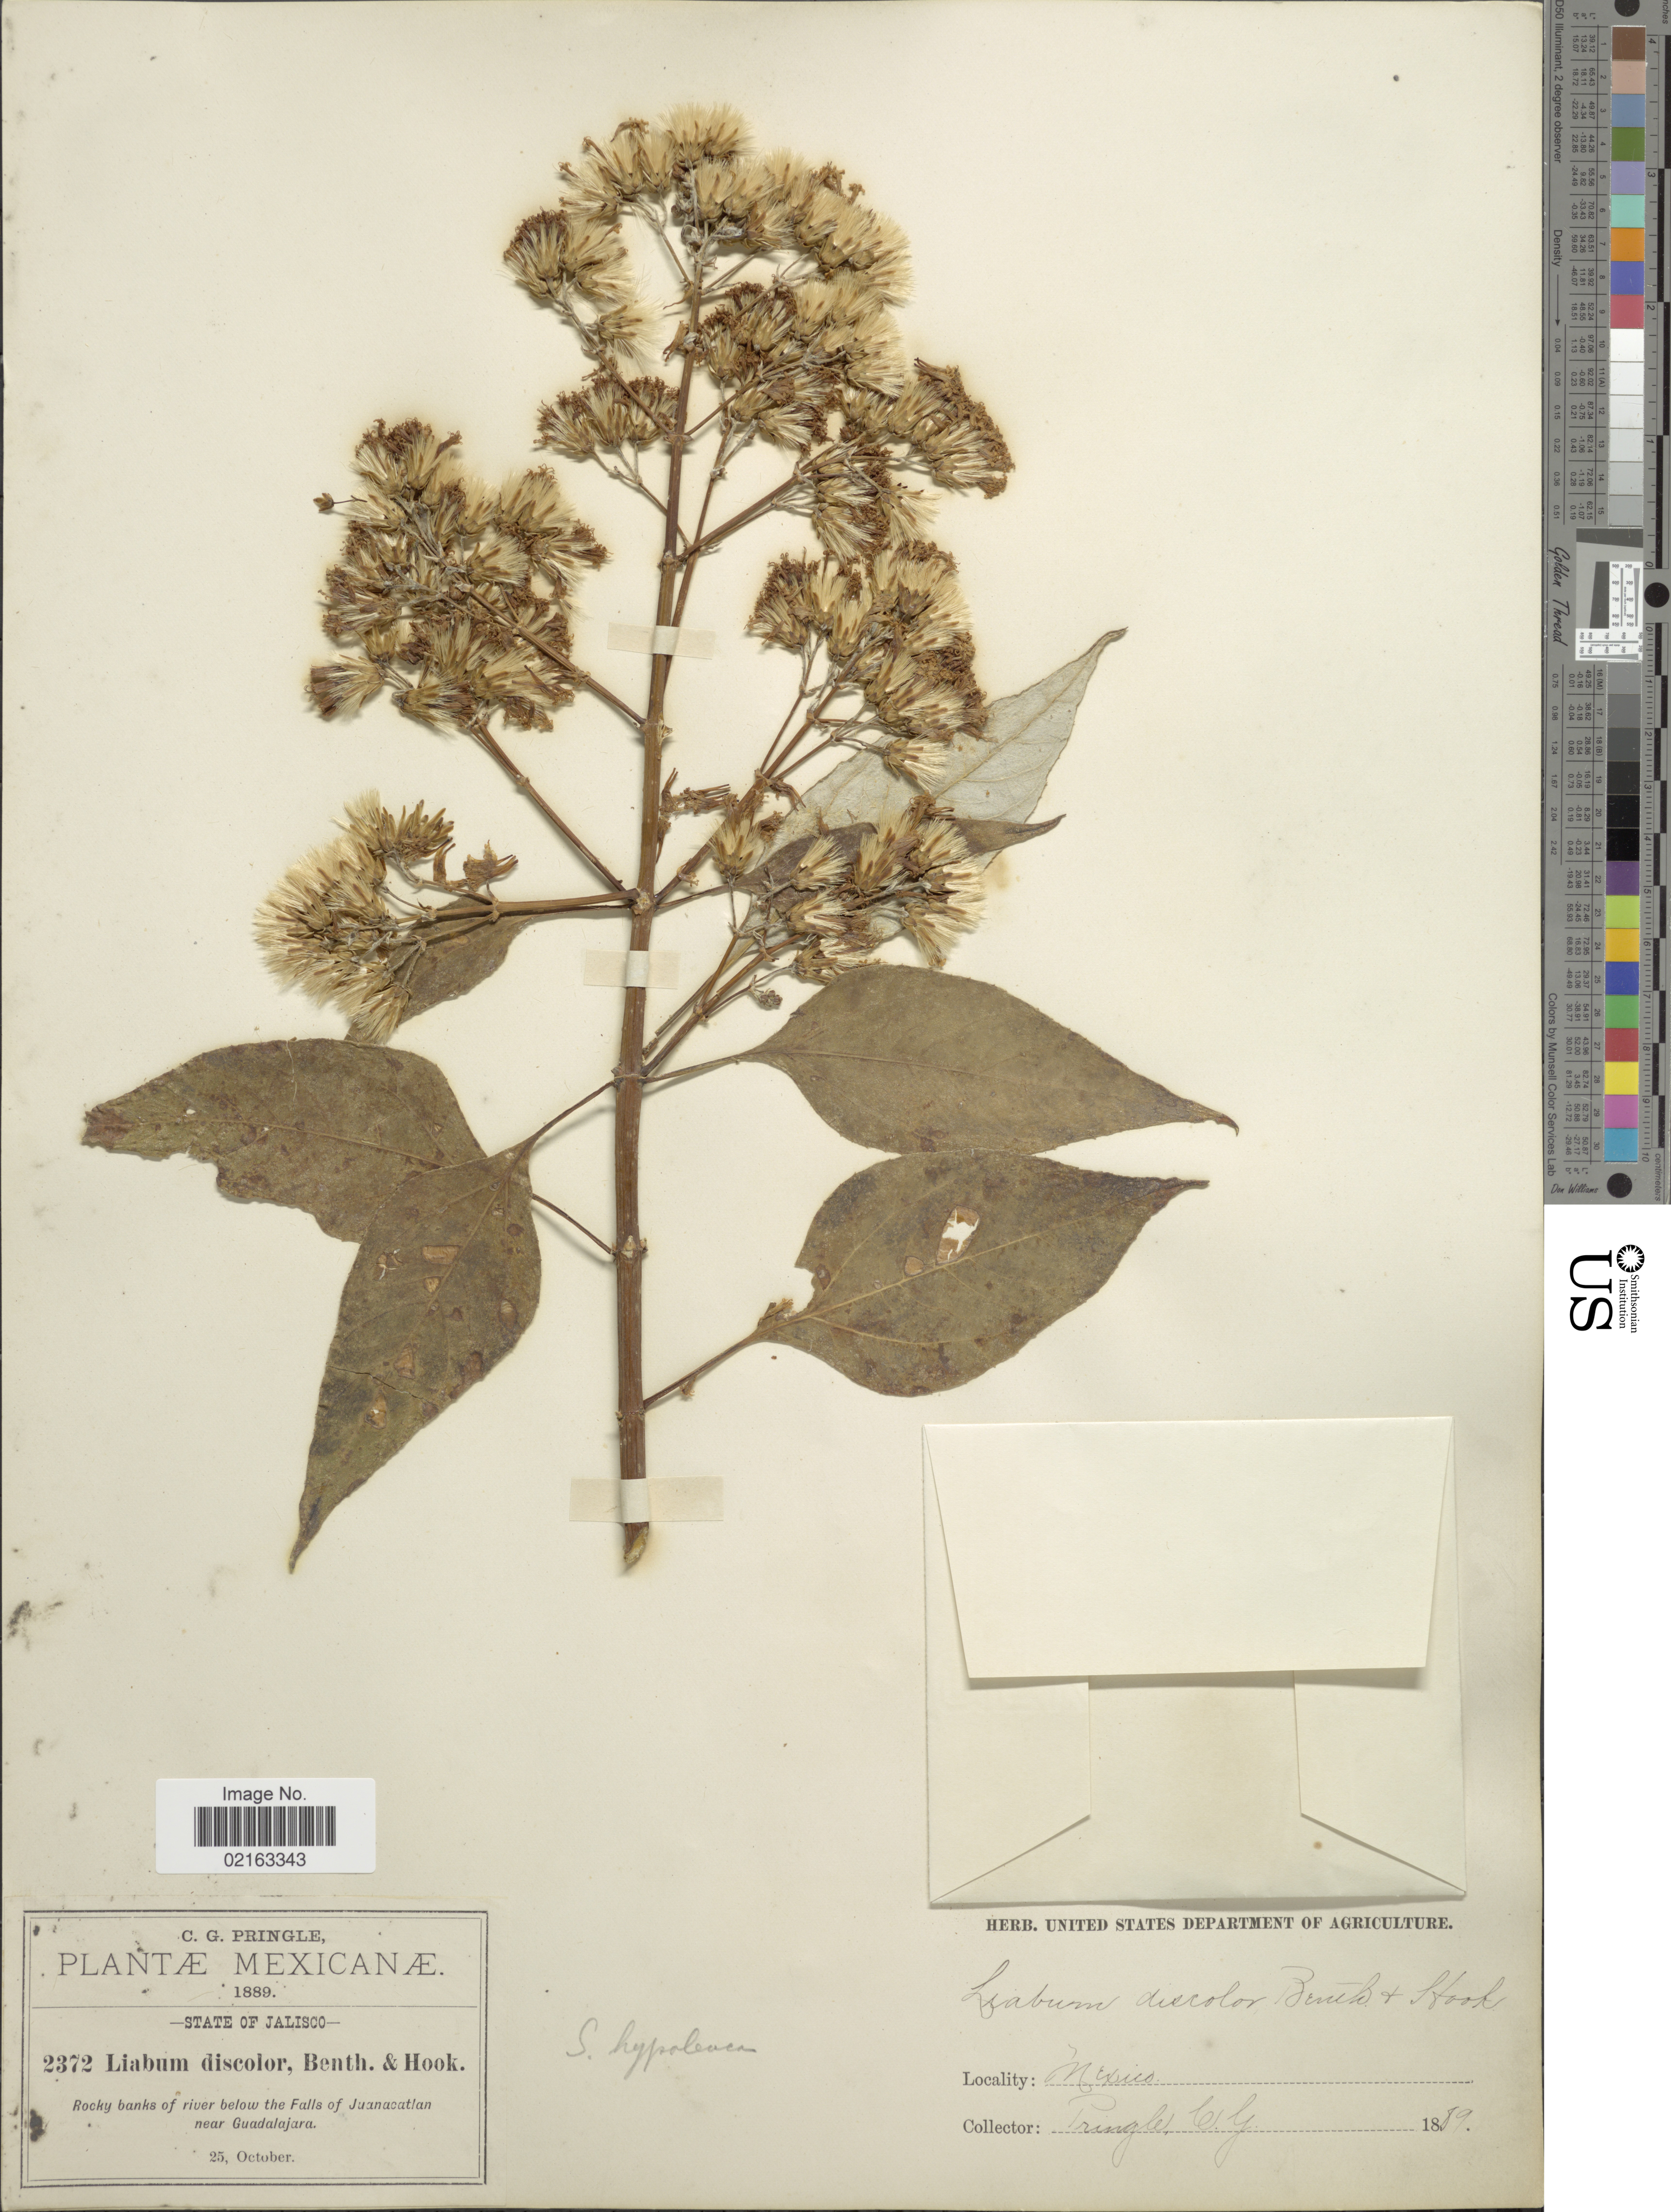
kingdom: Plantae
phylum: Tracheophyta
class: Magnoliopsida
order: Asterales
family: Asteraceae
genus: Sinclairia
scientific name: Sinclairia glabra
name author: (Hemsl.) Rydb.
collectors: C. G. Pringle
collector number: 2372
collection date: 1889-10-25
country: Mexico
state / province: Jalisco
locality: State of Jalisco. Rocky banks of river below the Falls of Juanacatlan near Guadalajara